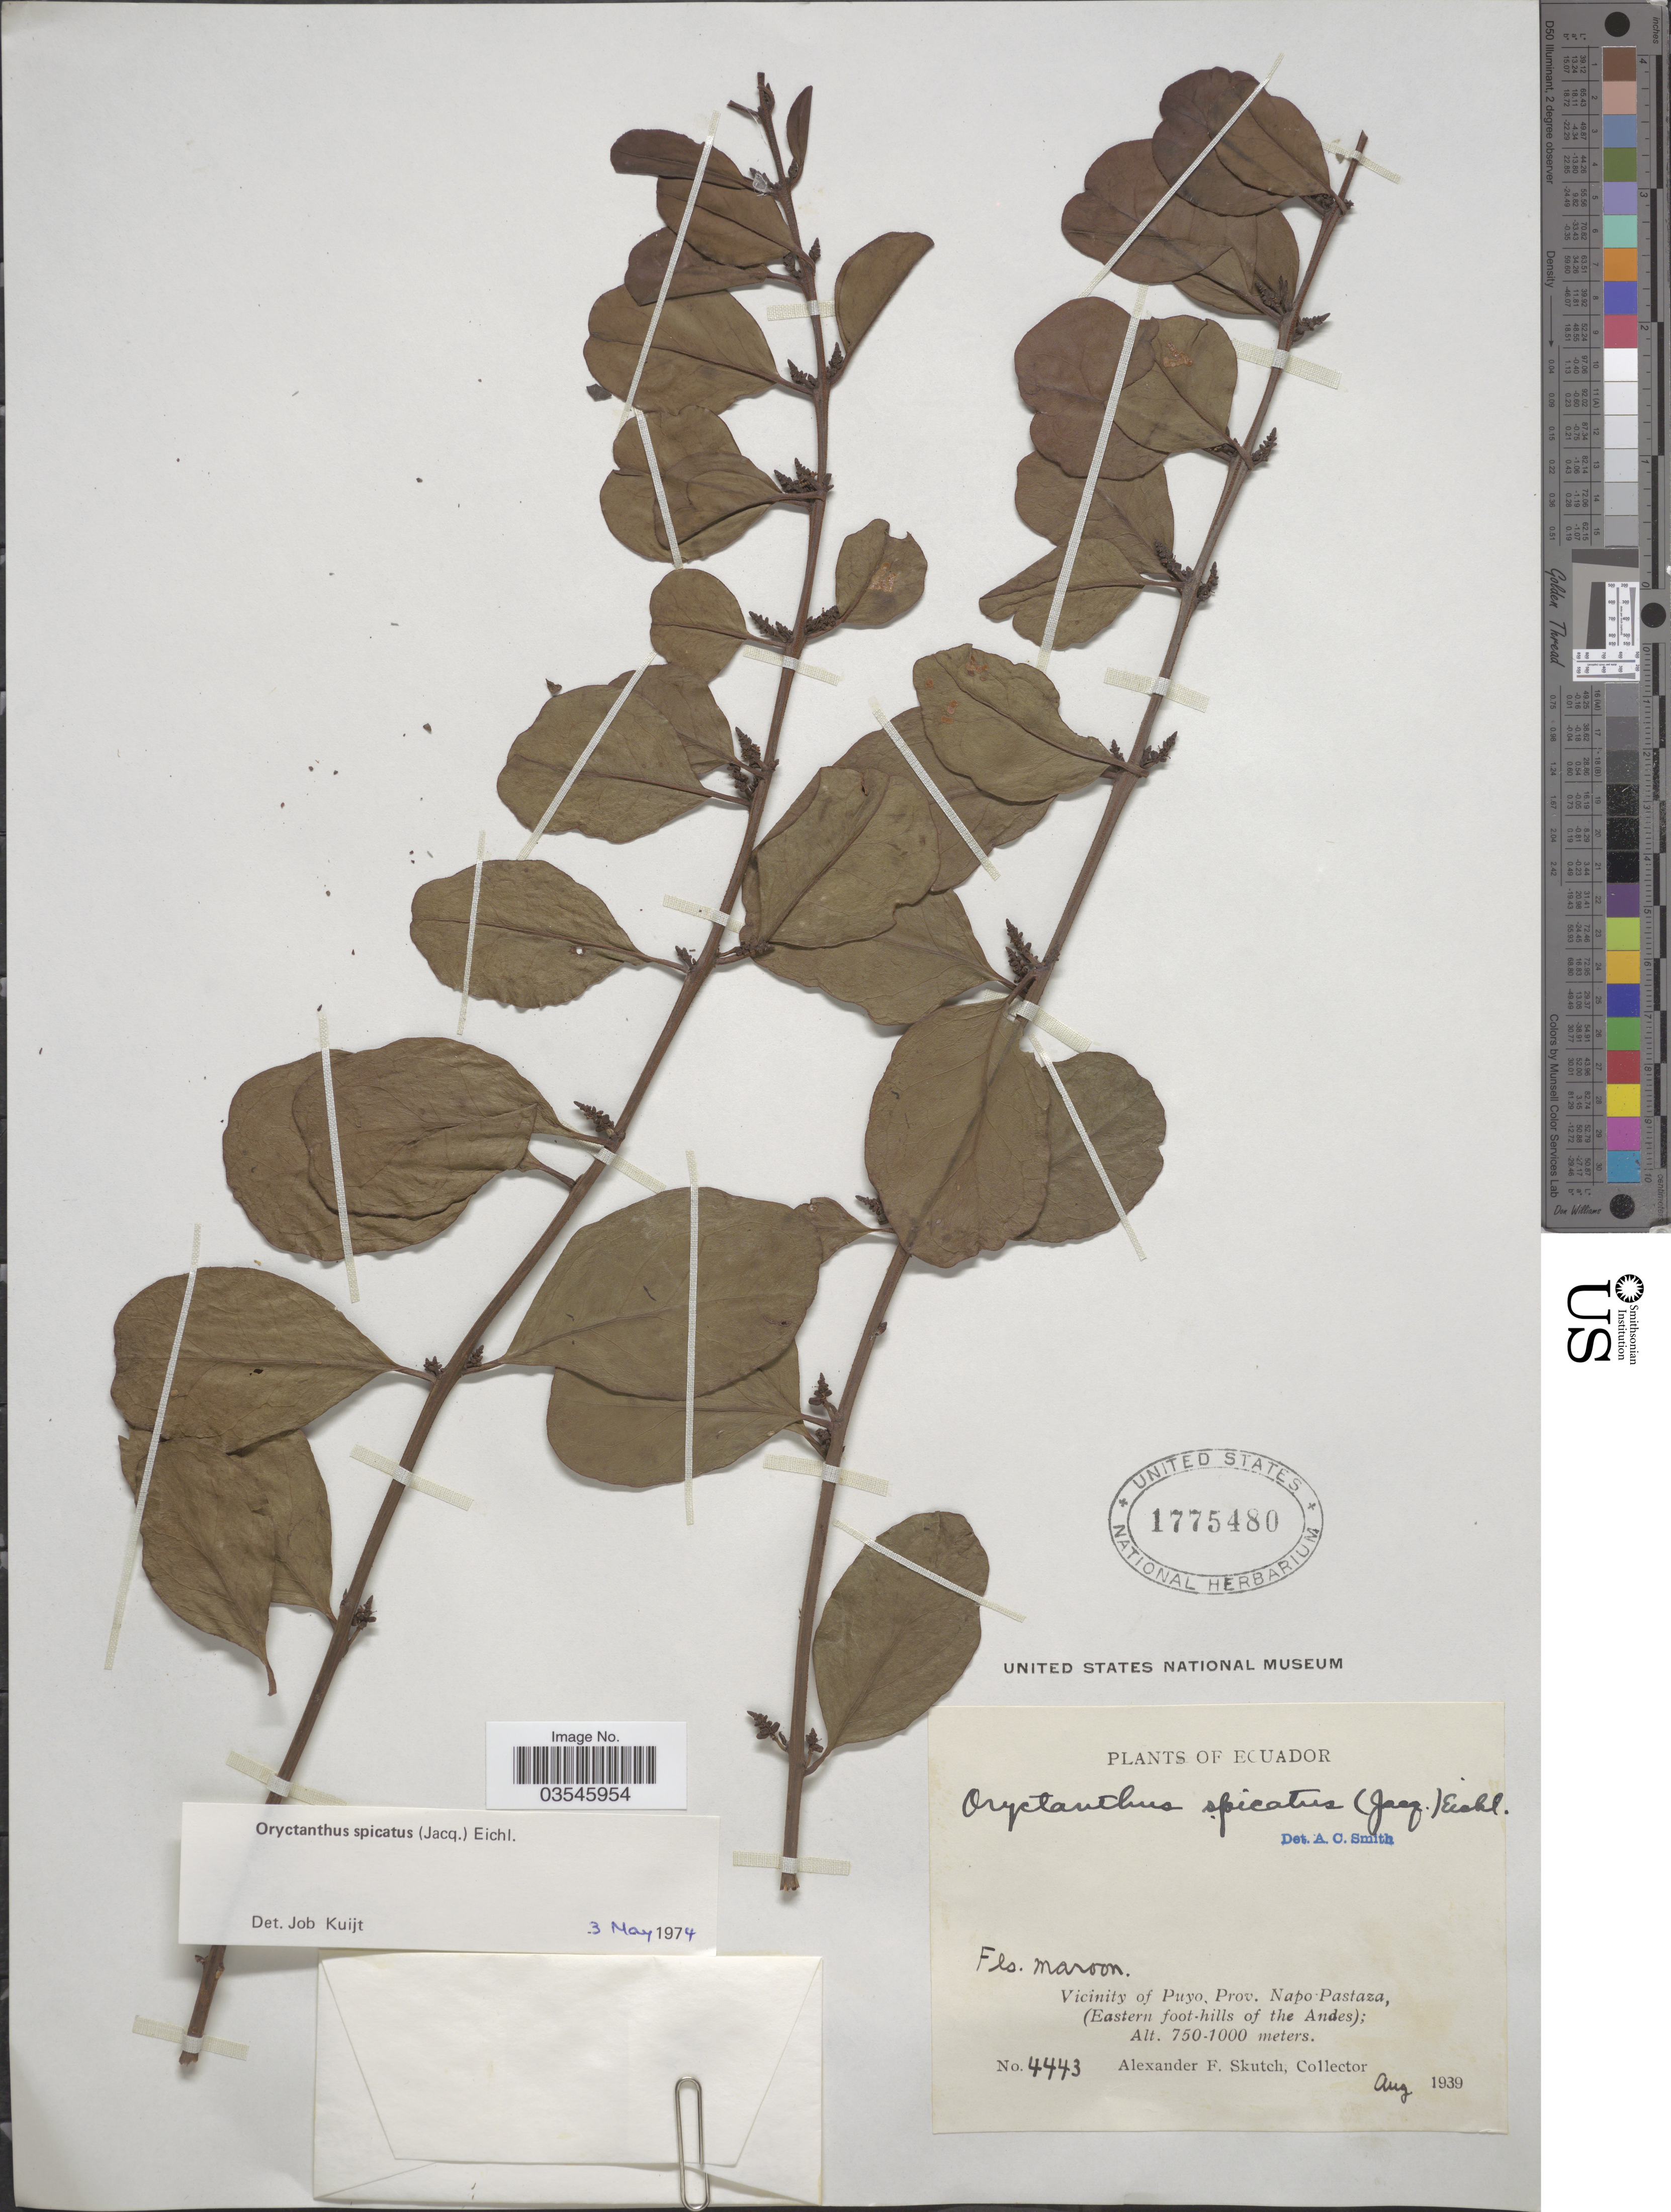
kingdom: Plantae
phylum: Tracheophyta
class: Magnoliopsida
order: Santalales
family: Loranthaceae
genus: Oryctanthus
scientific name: Oryctanthus spicatus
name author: (Jacq.) Eichler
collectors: A. F. Skutch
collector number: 4443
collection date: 1939-08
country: Ecuador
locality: Vicinity of Puyo, Prov. Napo-Pastaza, (Eastern foot-hills of the Andes).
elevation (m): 750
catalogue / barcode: US 1775480